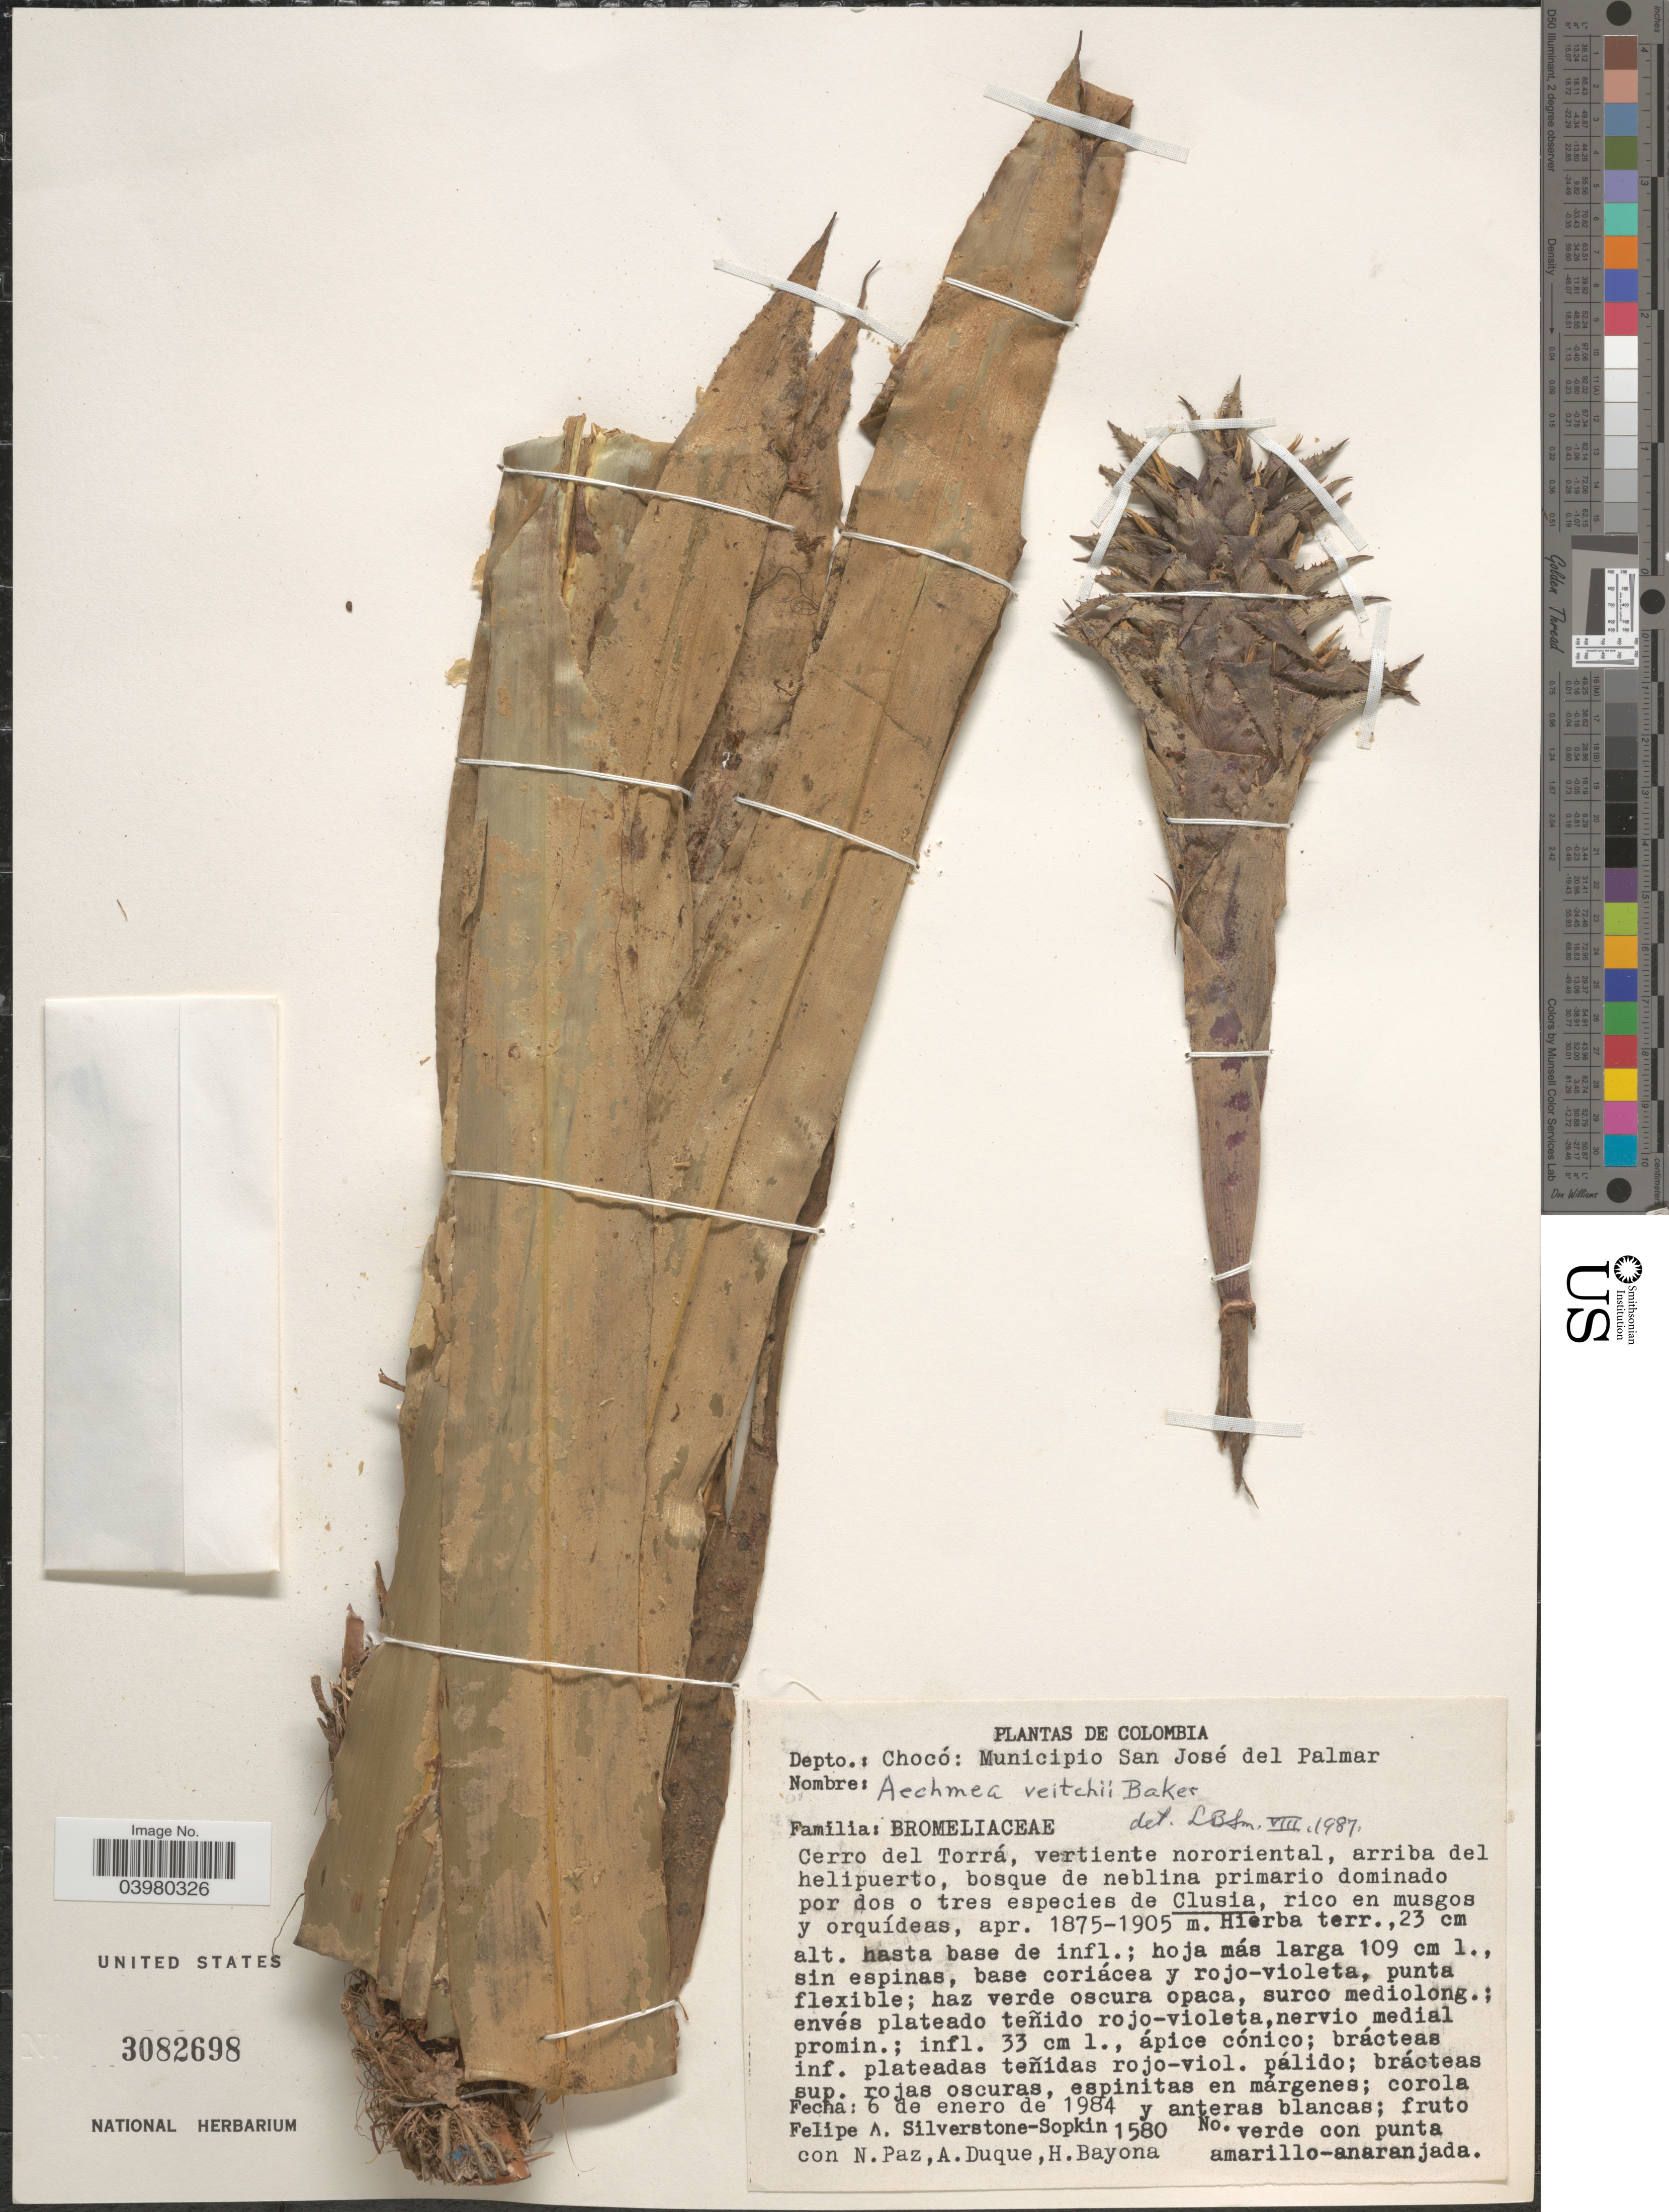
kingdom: Plantae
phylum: Tracheophyta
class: Liliopsida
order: Poales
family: Bromeliaceae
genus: Aechmea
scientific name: Aechmea veitchii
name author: Baker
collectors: P. A. Silverstone-Sopkin, N. Paz, A. Duque & H. Bayona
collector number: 1580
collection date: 1984-01-06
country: Colombia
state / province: Chocó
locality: Depto.: Chocó: Municipio San José del Palmar. Cerro del Torrá, vertiente nororiental.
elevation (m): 1875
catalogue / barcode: US 3082698